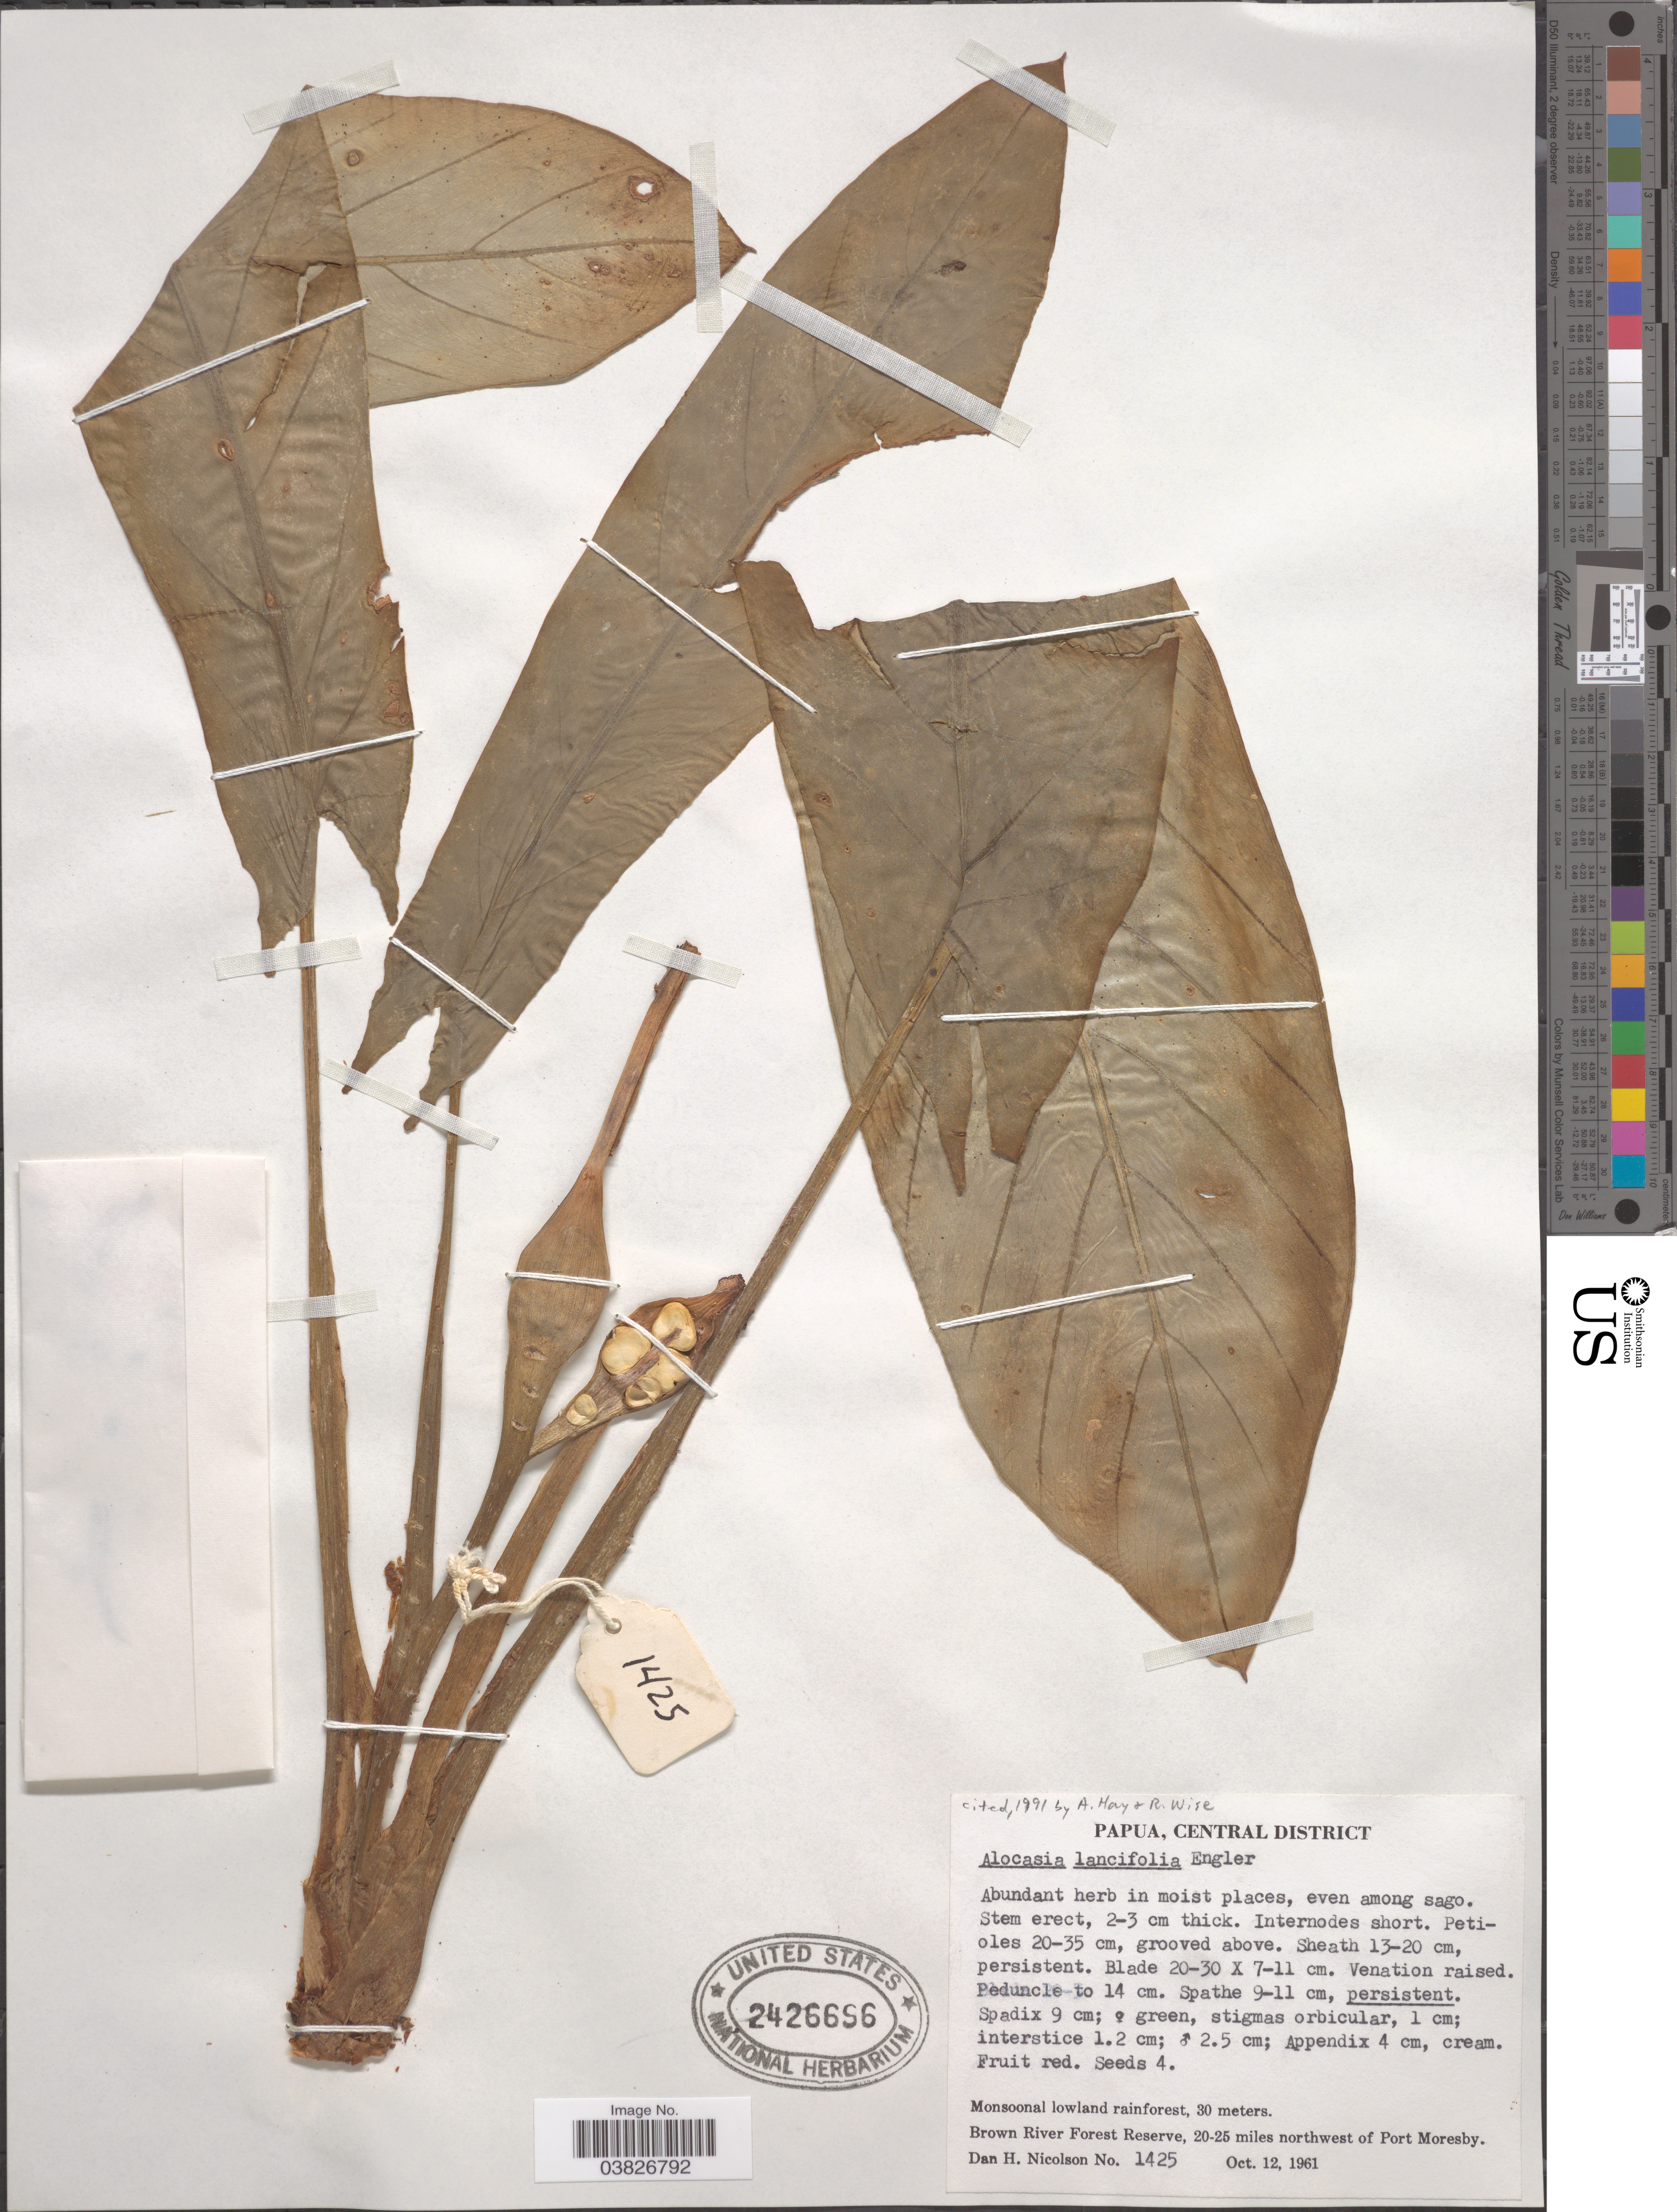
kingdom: Plantae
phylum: Tracheophyta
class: Liliopsida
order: Alismatales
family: Araceae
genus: Alocasia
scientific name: Alocasia lancifolia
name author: Engl.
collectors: D. H. Nicolson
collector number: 1425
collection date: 1961-10-12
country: Papua New Guinea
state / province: Central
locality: Papua, Central District. Monsoonal lowland rainforest. Brown River Forest Reserve, 20-25 miles northwest of Port Moresby.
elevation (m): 30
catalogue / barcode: US 2426696